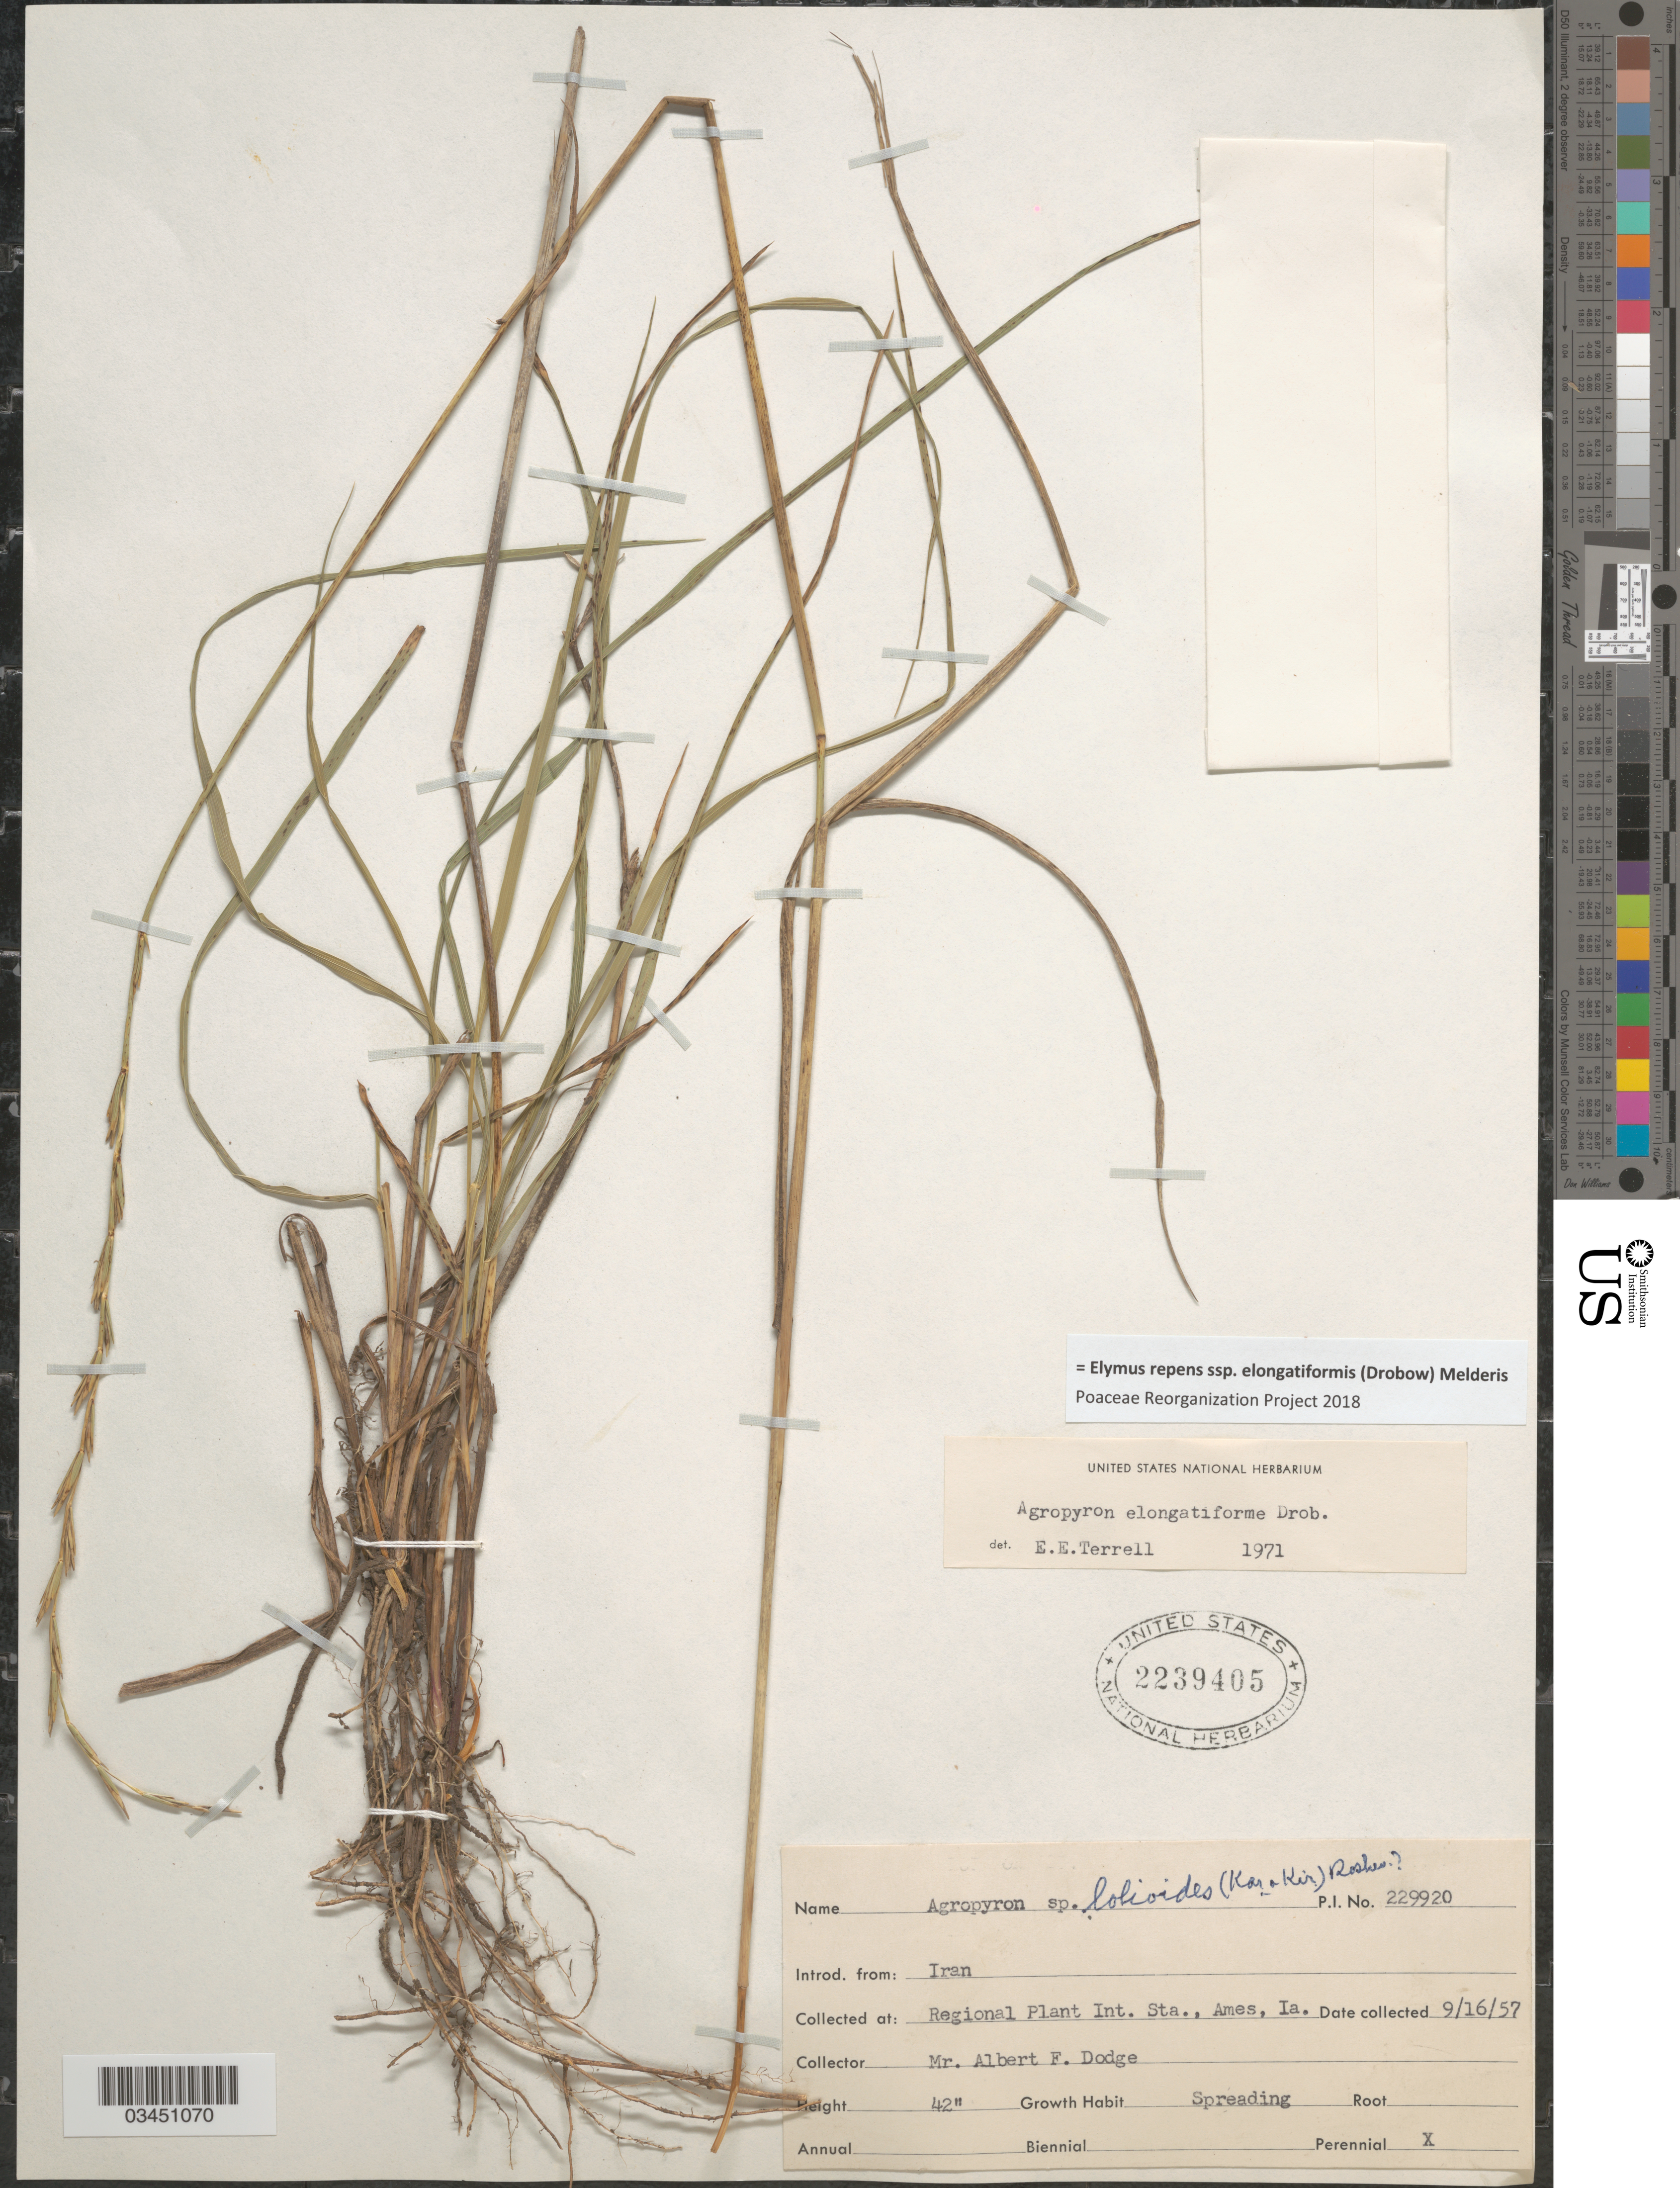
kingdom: Plantae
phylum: Tracheophyta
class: Liliopsida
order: Poales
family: Poaceae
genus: Elymus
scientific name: Elymus repens subsp. elongatiformis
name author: (Drobow) Melderis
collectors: A. Dodge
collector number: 229920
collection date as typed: Transcribed d/m/y: 16/9/57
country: United States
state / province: Iowa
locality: Regoinal Plant Int. Sta., Ames.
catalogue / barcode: US 2239405